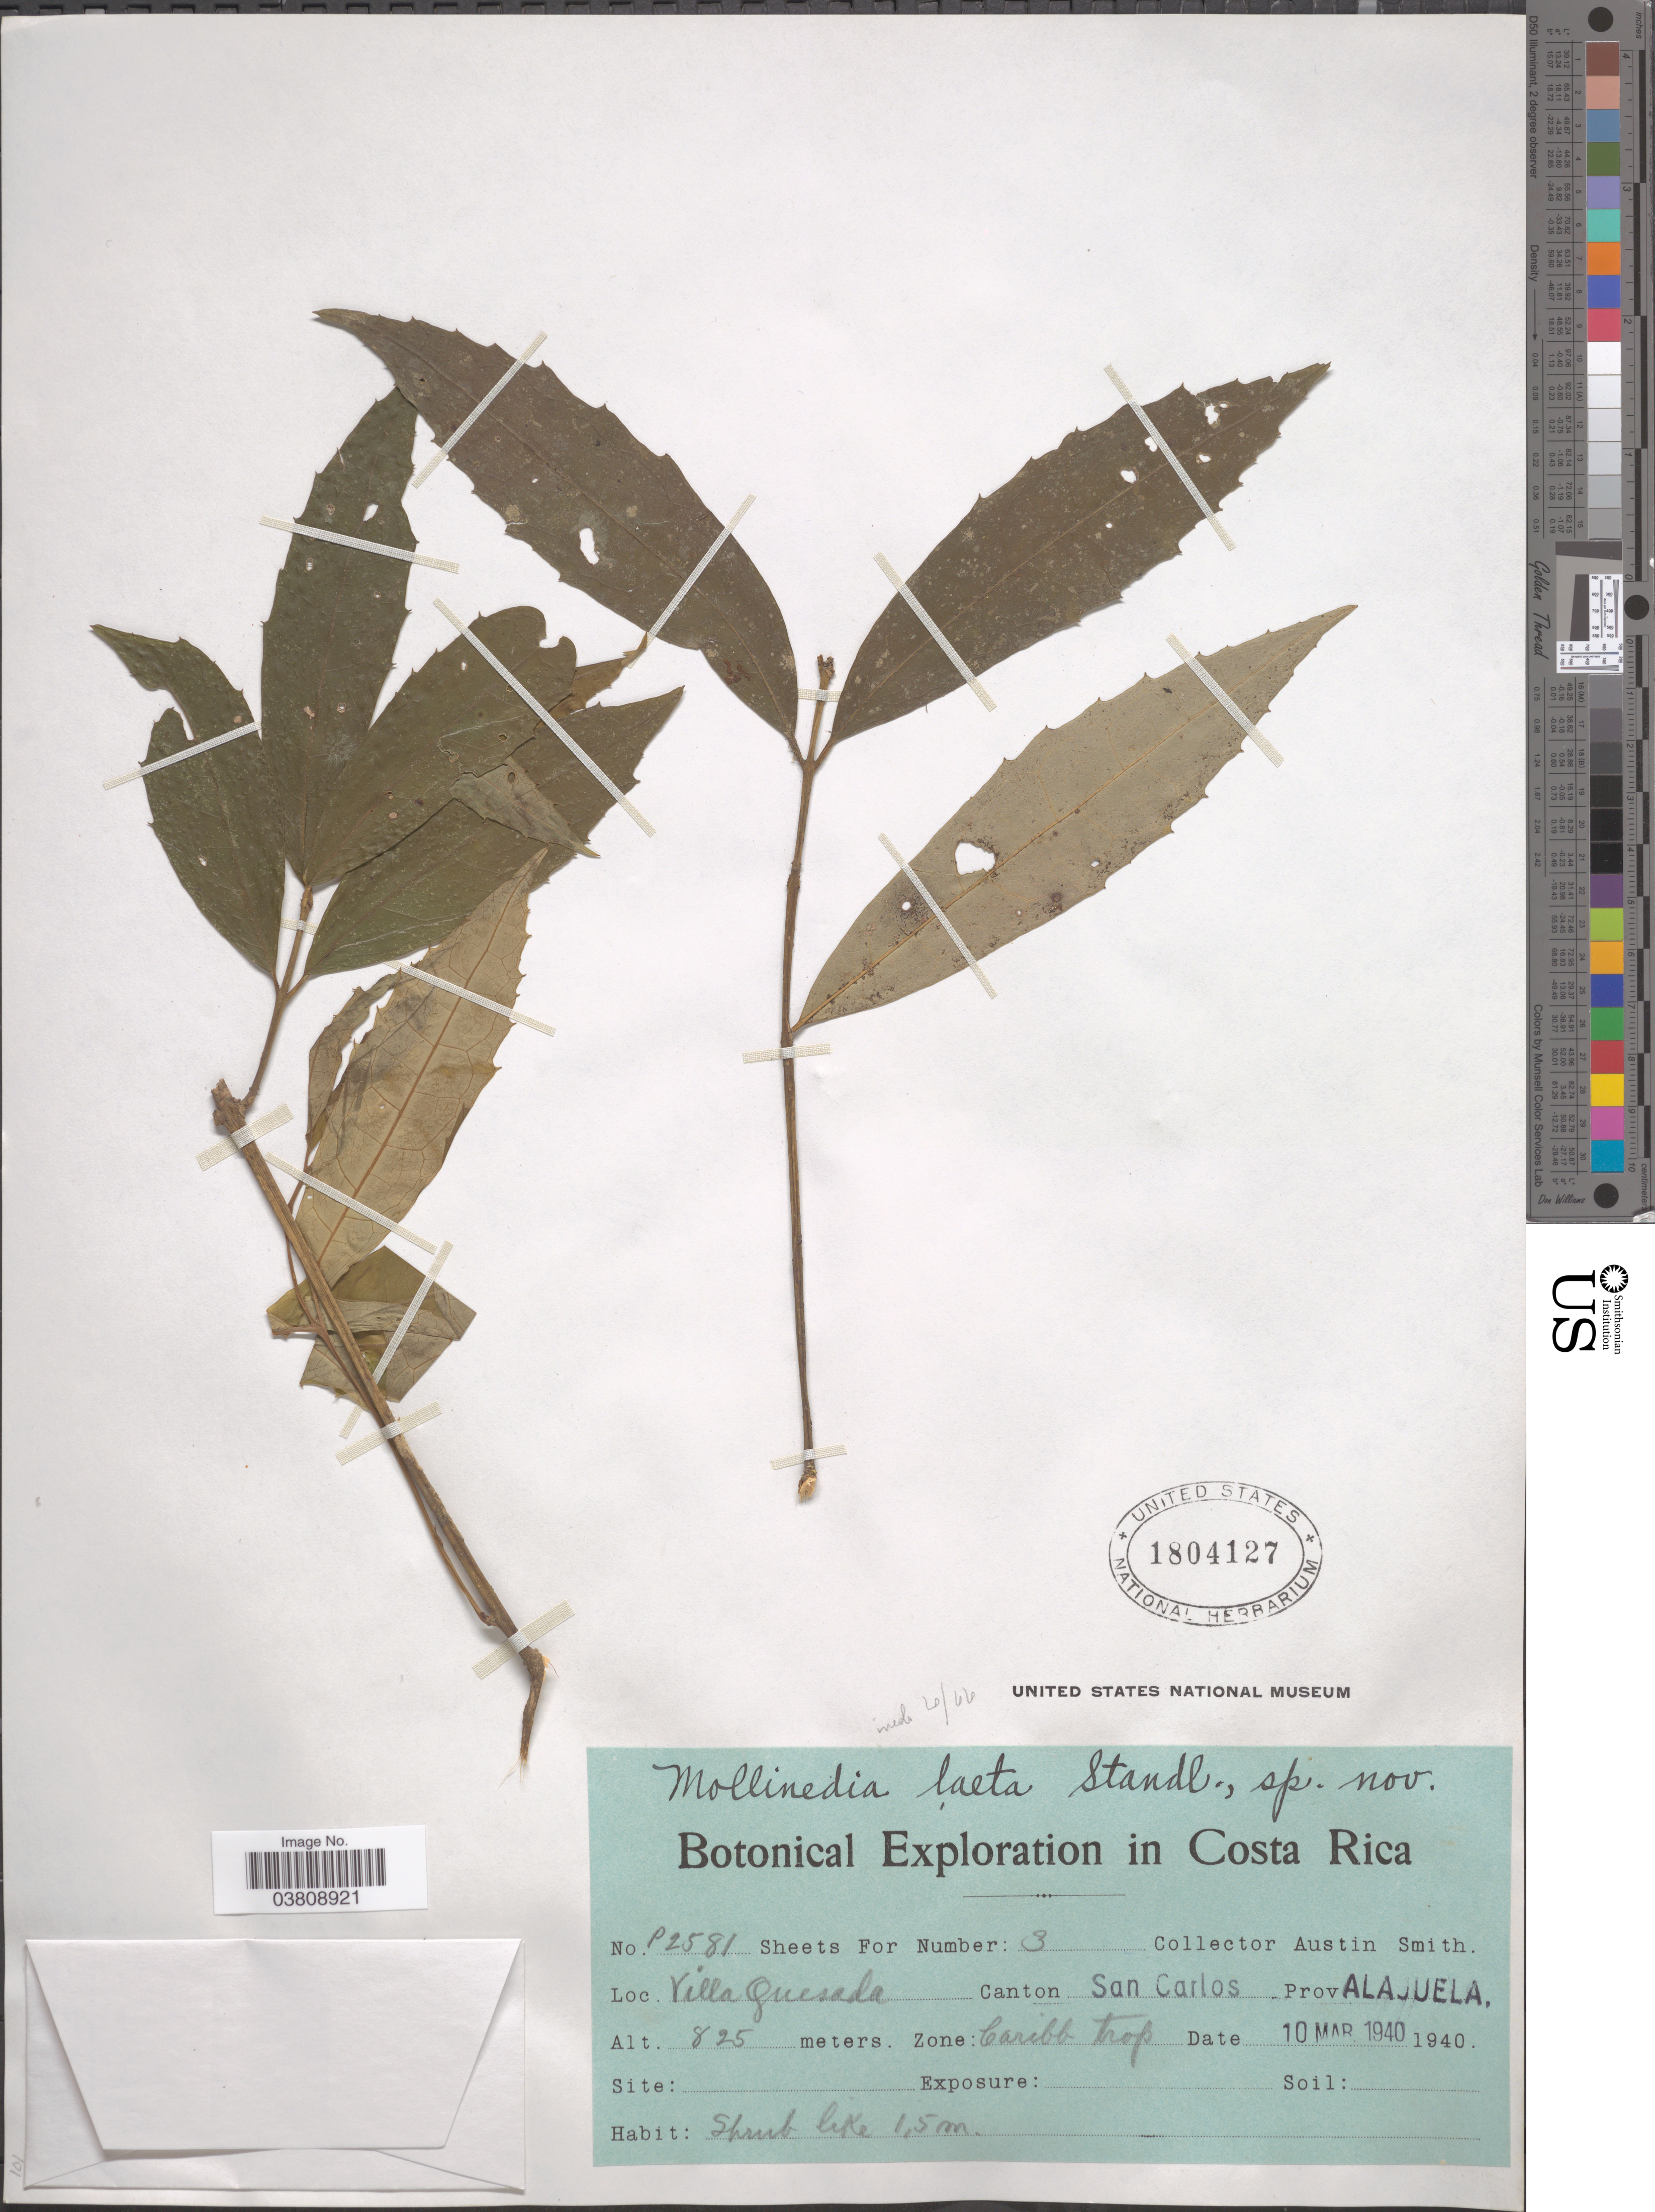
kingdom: Plantae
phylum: Tracheophyta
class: Magnoliopsida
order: Laurales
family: Monimiaceae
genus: Mollinedia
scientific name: Mollinedia sp.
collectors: Aust P. Smith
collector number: P2581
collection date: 1940-03-10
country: Costa Rica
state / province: Alajuela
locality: Villa Quesada. Canton San Carlos. Zone: Caribb trop.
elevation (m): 825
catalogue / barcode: US 1804127